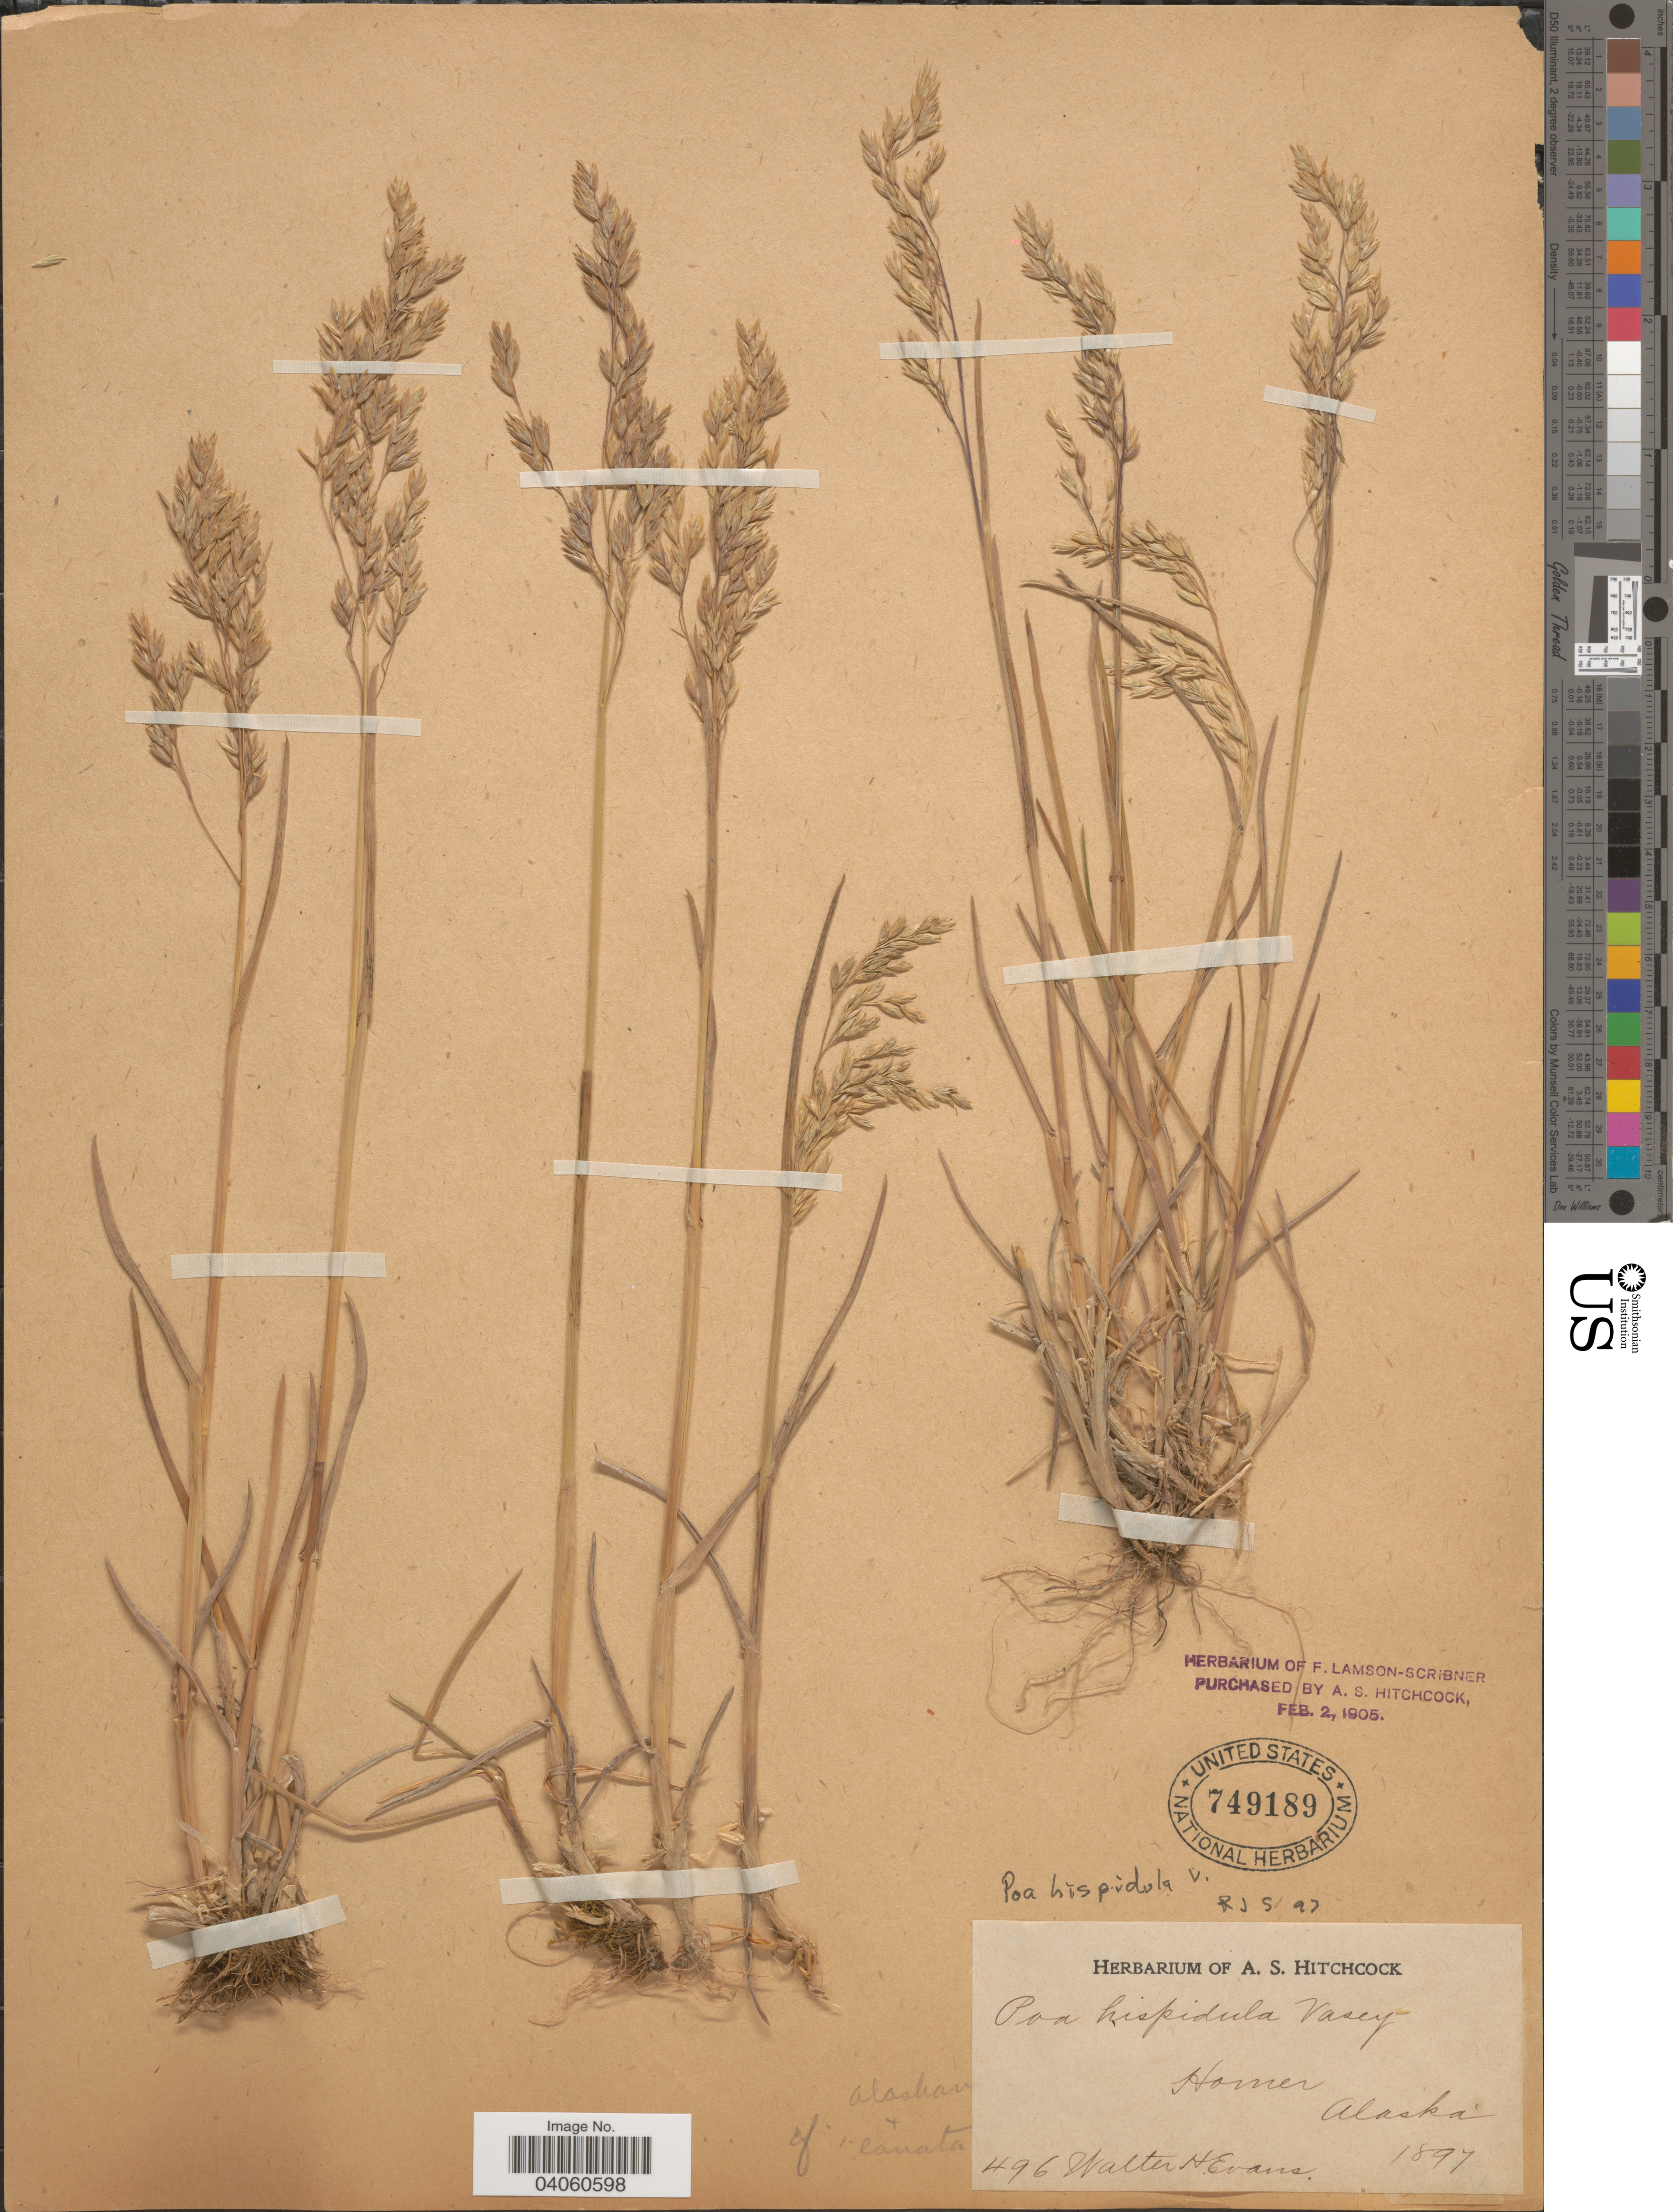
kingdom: Plantae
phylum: Tracheophyta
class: Liliopsida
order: Poales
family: Poaceae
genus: Poa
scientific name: Poa macrocalyx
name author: Trautv. & C.A. Mey.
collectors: W. H. Evans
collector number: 496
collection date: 1897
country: United States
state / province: Alaska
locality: Homer.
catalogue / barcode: US 749189